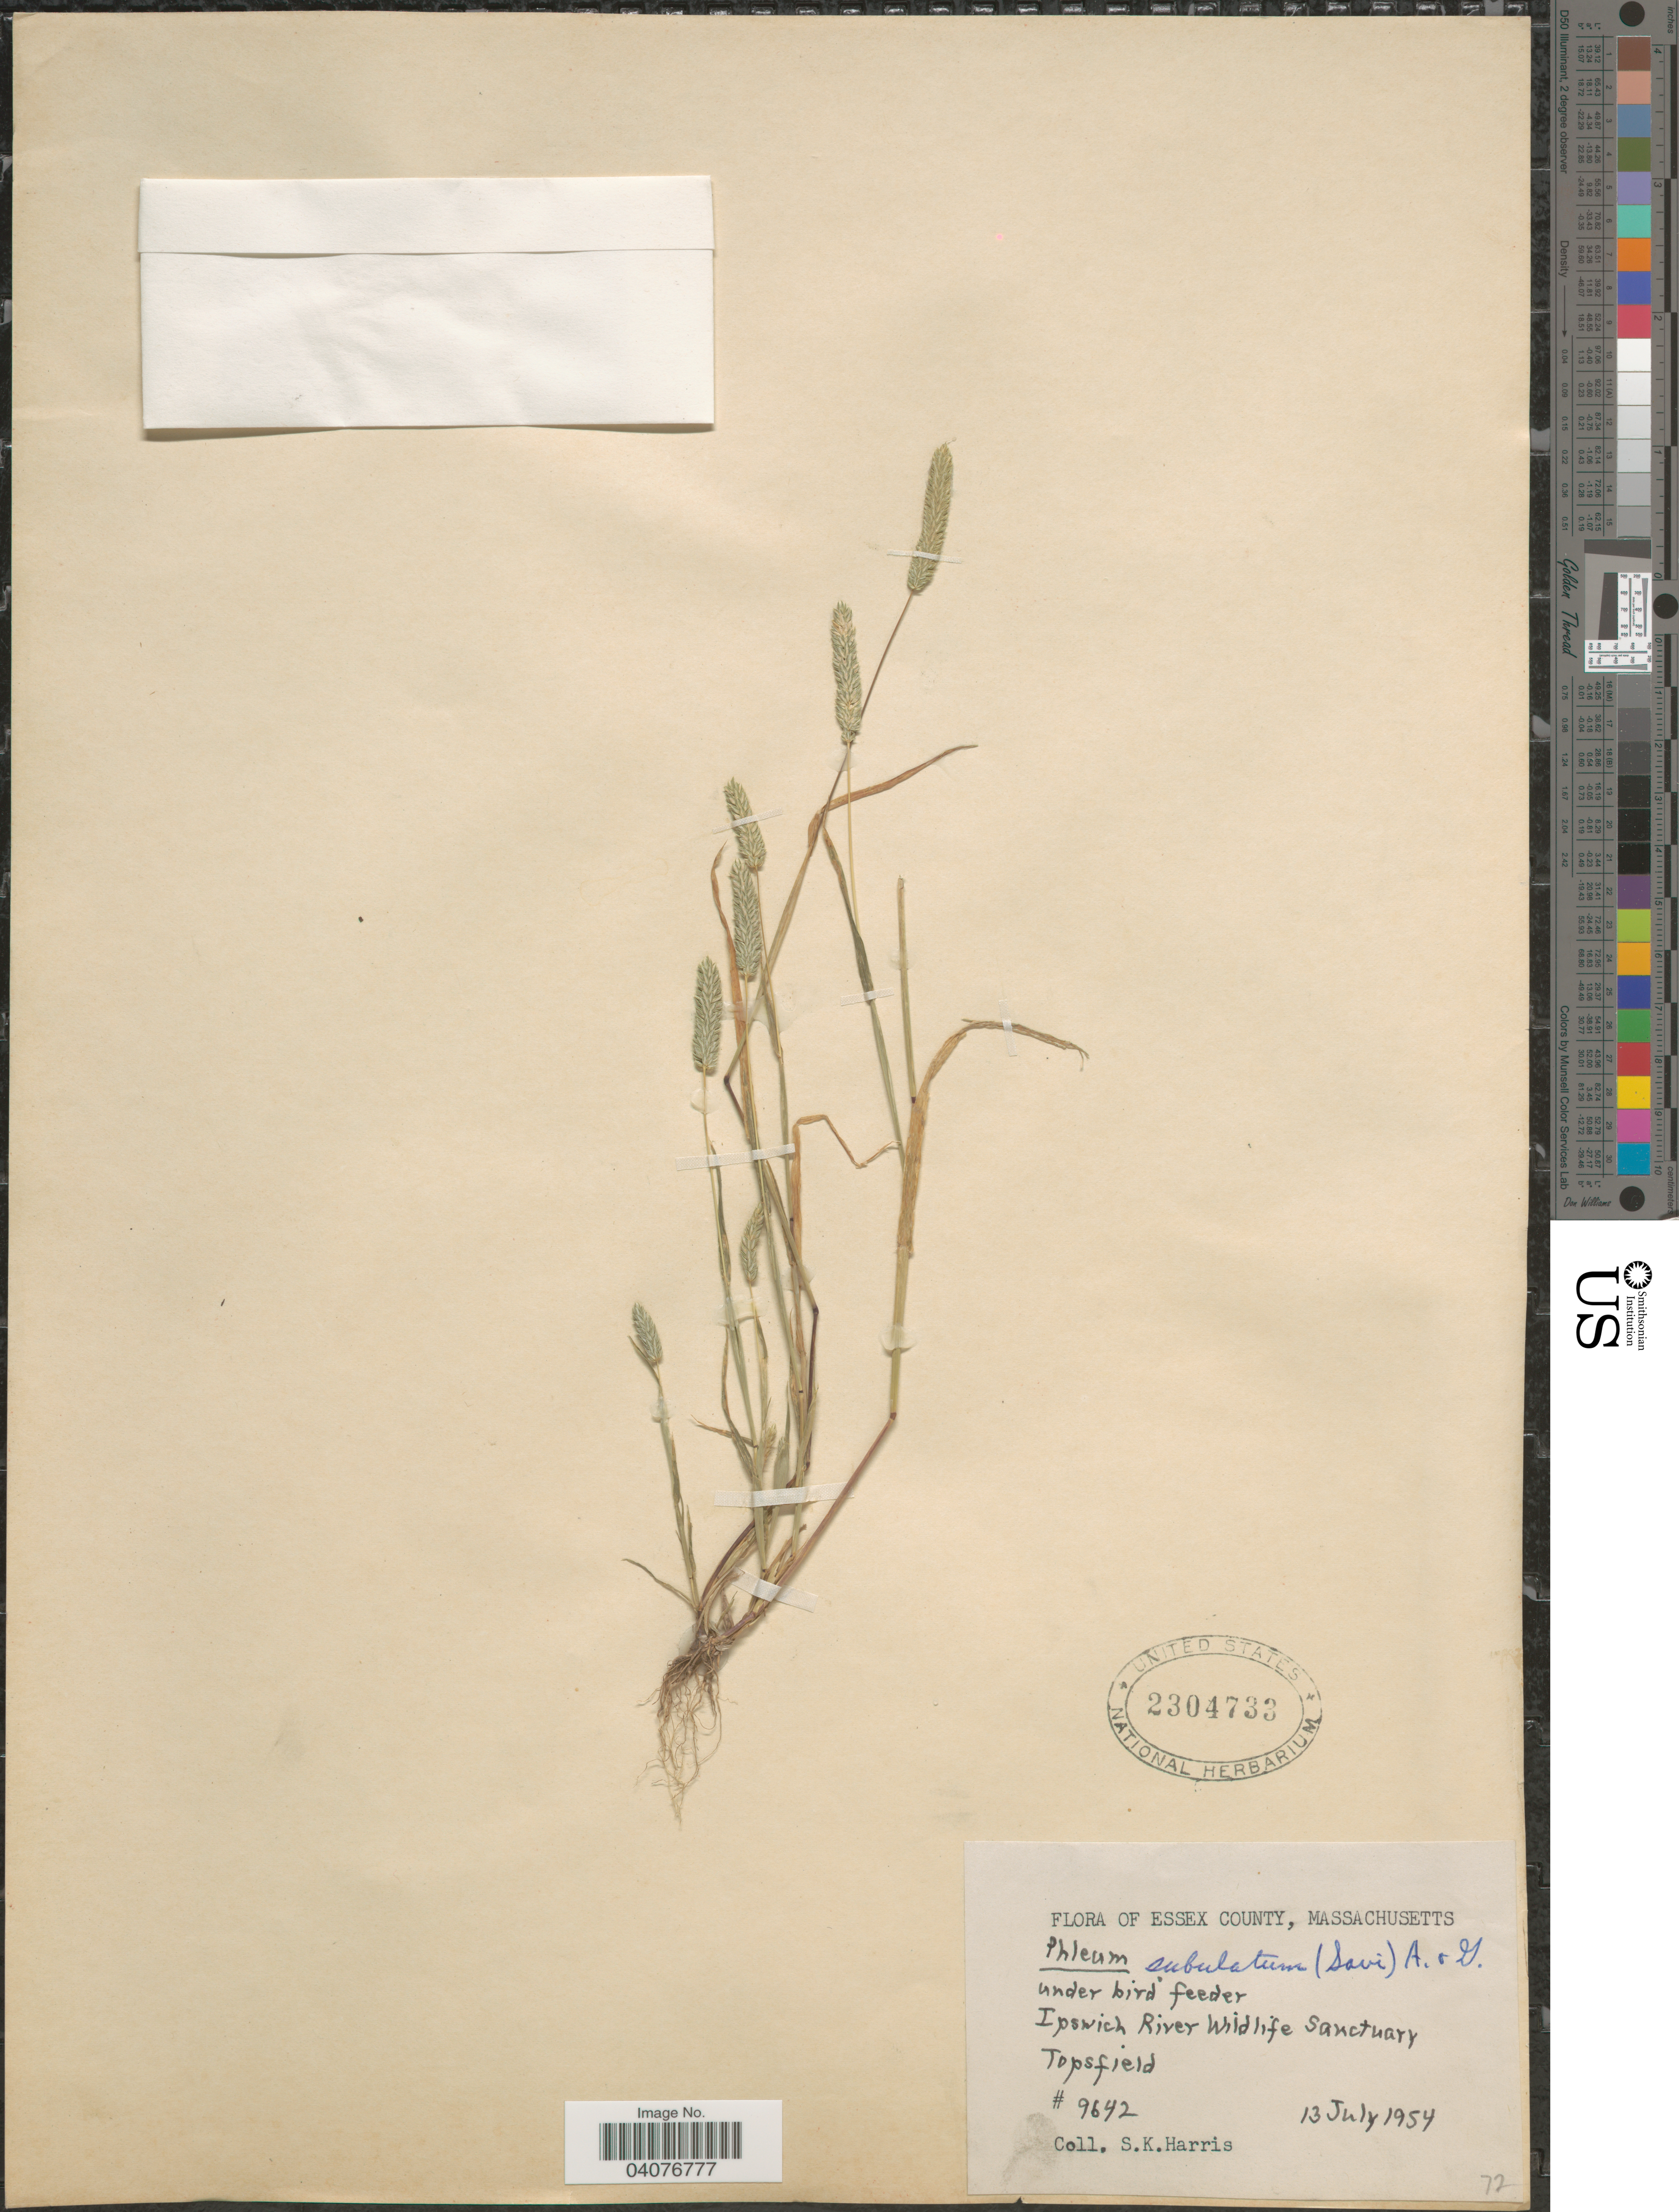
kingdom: Plantae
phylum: Tracheophyta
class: Liliopsida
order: Poales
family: Poaceae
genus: Phleum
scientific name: Phleum subulatum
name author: (Savi) Asch. & Graeb.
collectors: S. K. Harris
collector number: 9642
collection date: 1954-07-13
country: United States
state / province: Massachusetts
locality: Essex County. Ipswich River Wildlife Sanctuary. Topsfield.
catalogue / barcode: US 2304733